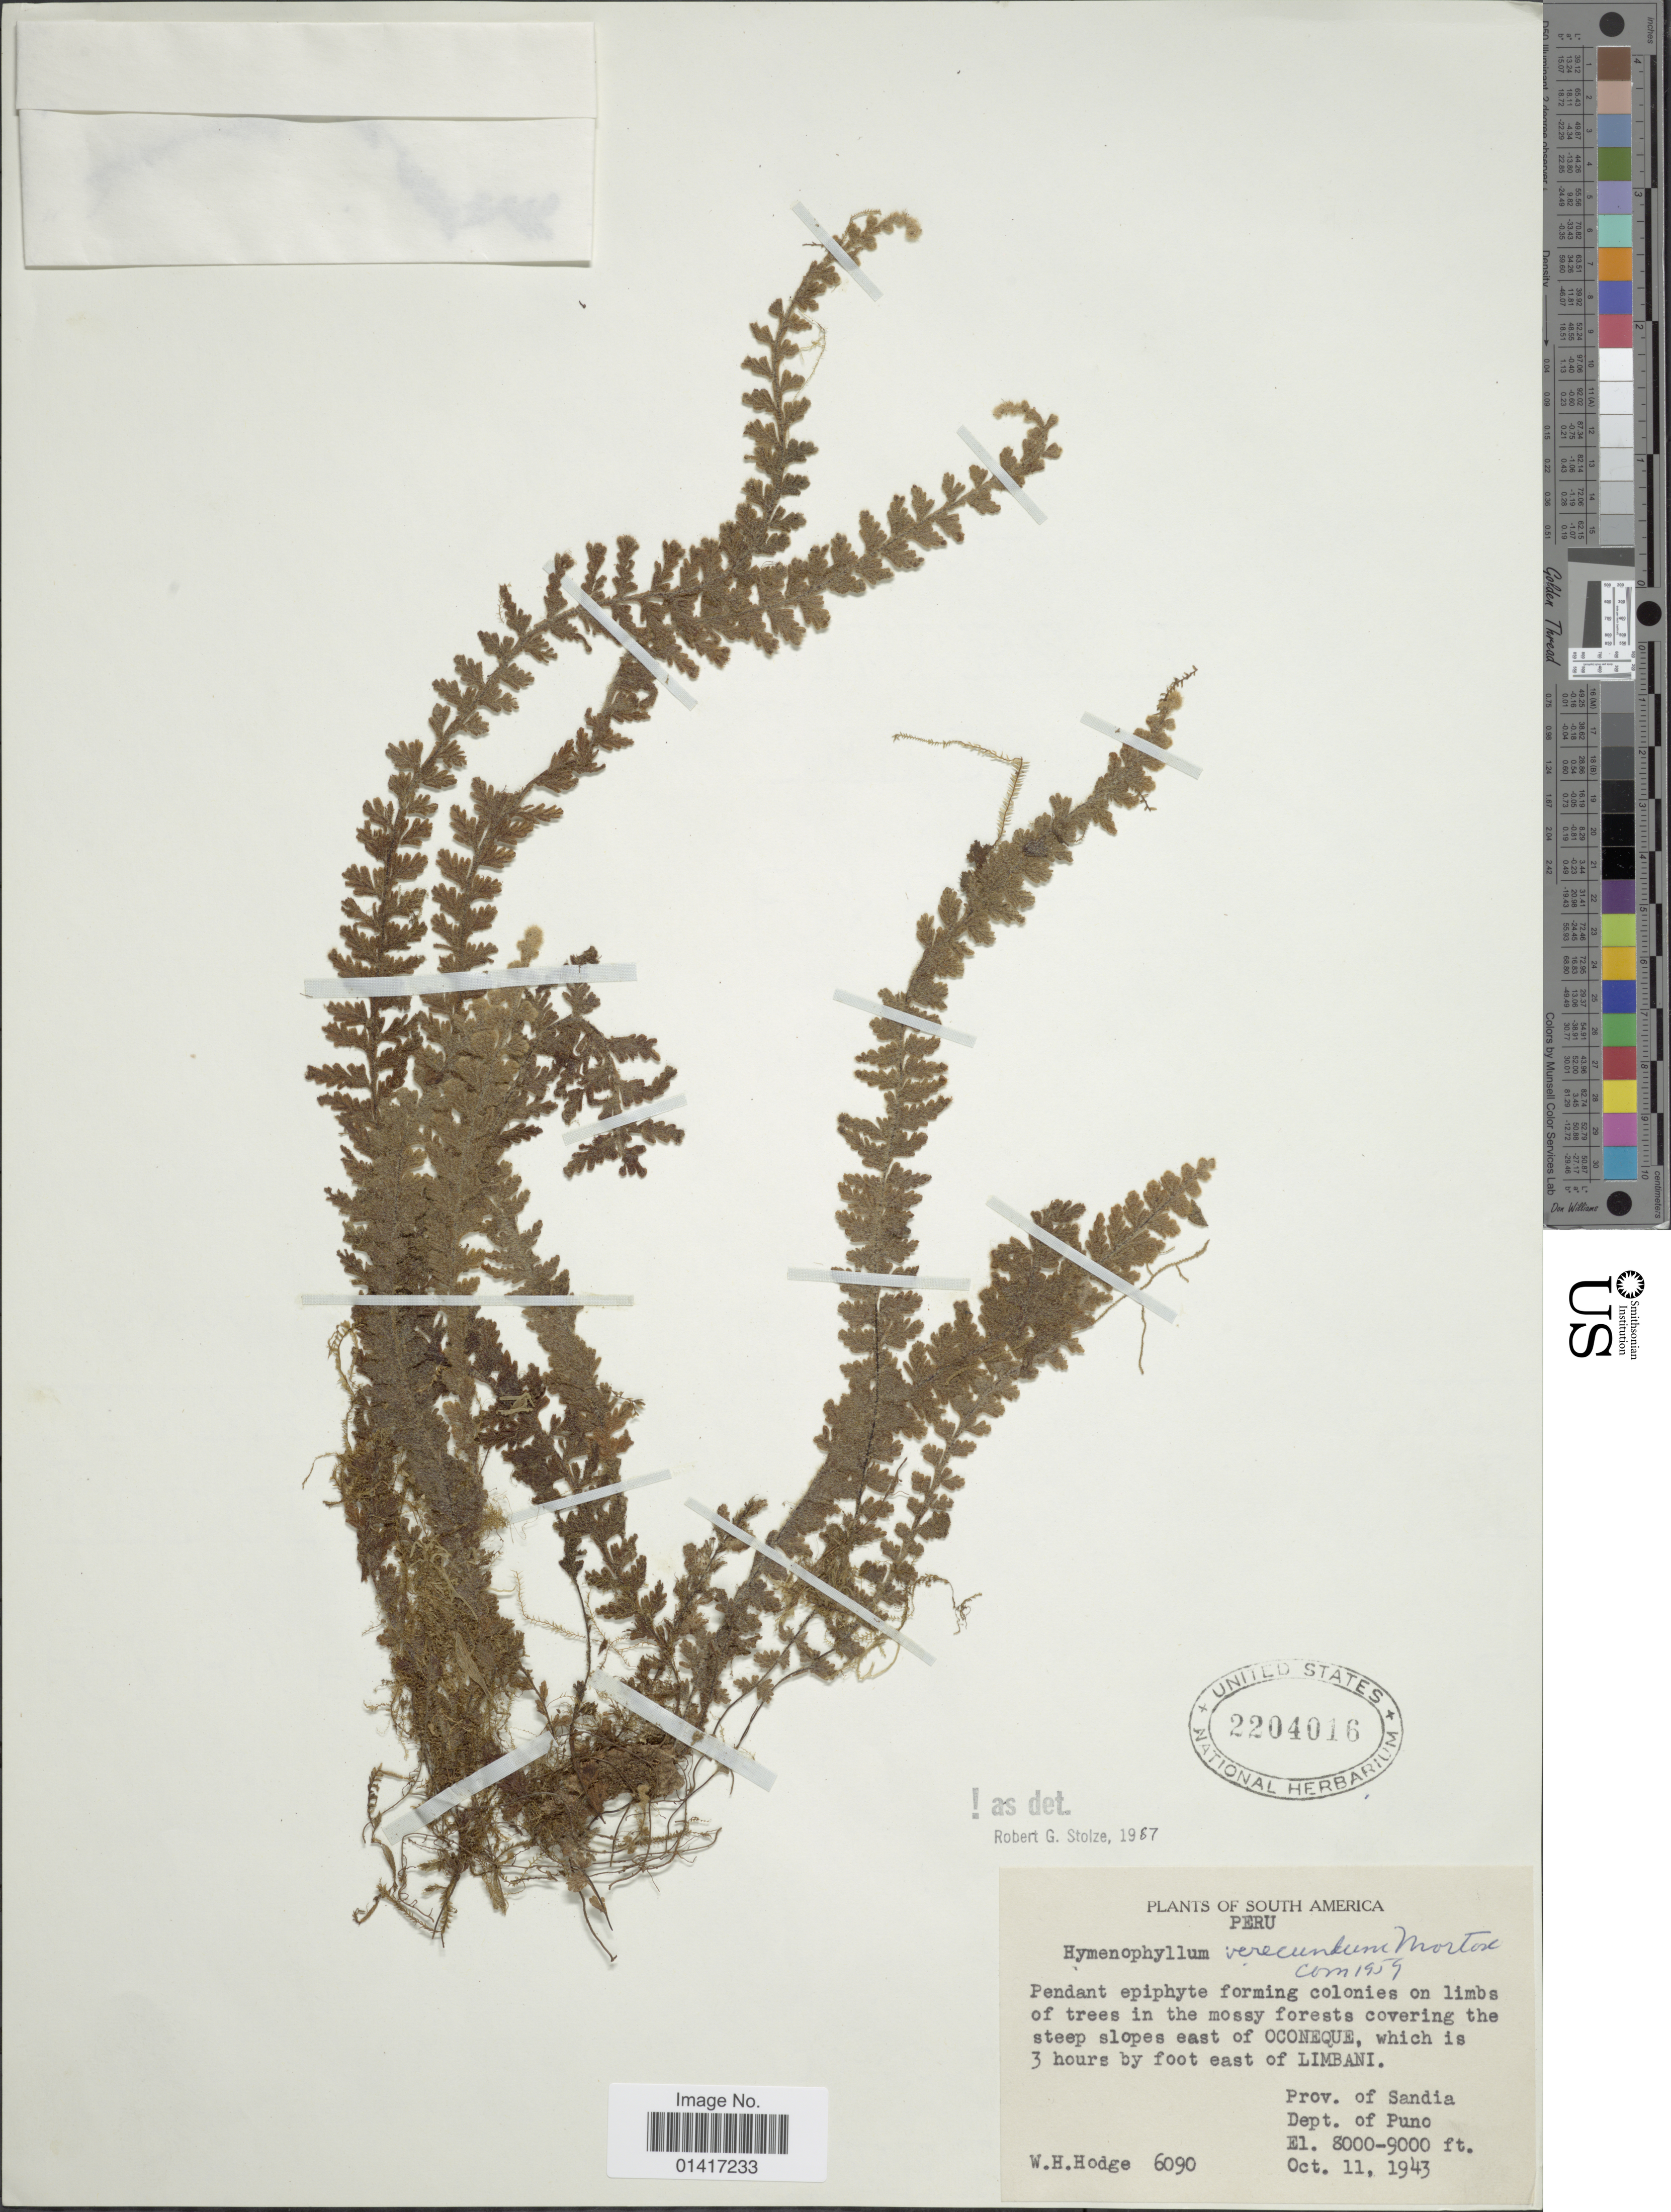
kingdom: Plantae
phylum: Tracheophyta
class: Polypodiopsida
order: Hymenophyllales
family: Hymenophyllaceae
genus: Hymenophyllum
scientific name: Hymenophyllum verecundum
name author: C.V. Morton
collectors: W. Hodge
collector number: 6090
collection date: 1943-10-11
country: Peru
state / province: Puno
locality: Pendant epiphyte forming colonies on limbs of trees in the mossy forests covering the steep slopes east of Oconeque, which is 3 hours by foot east of Limbani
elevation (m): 2438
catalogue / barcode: US 2204016